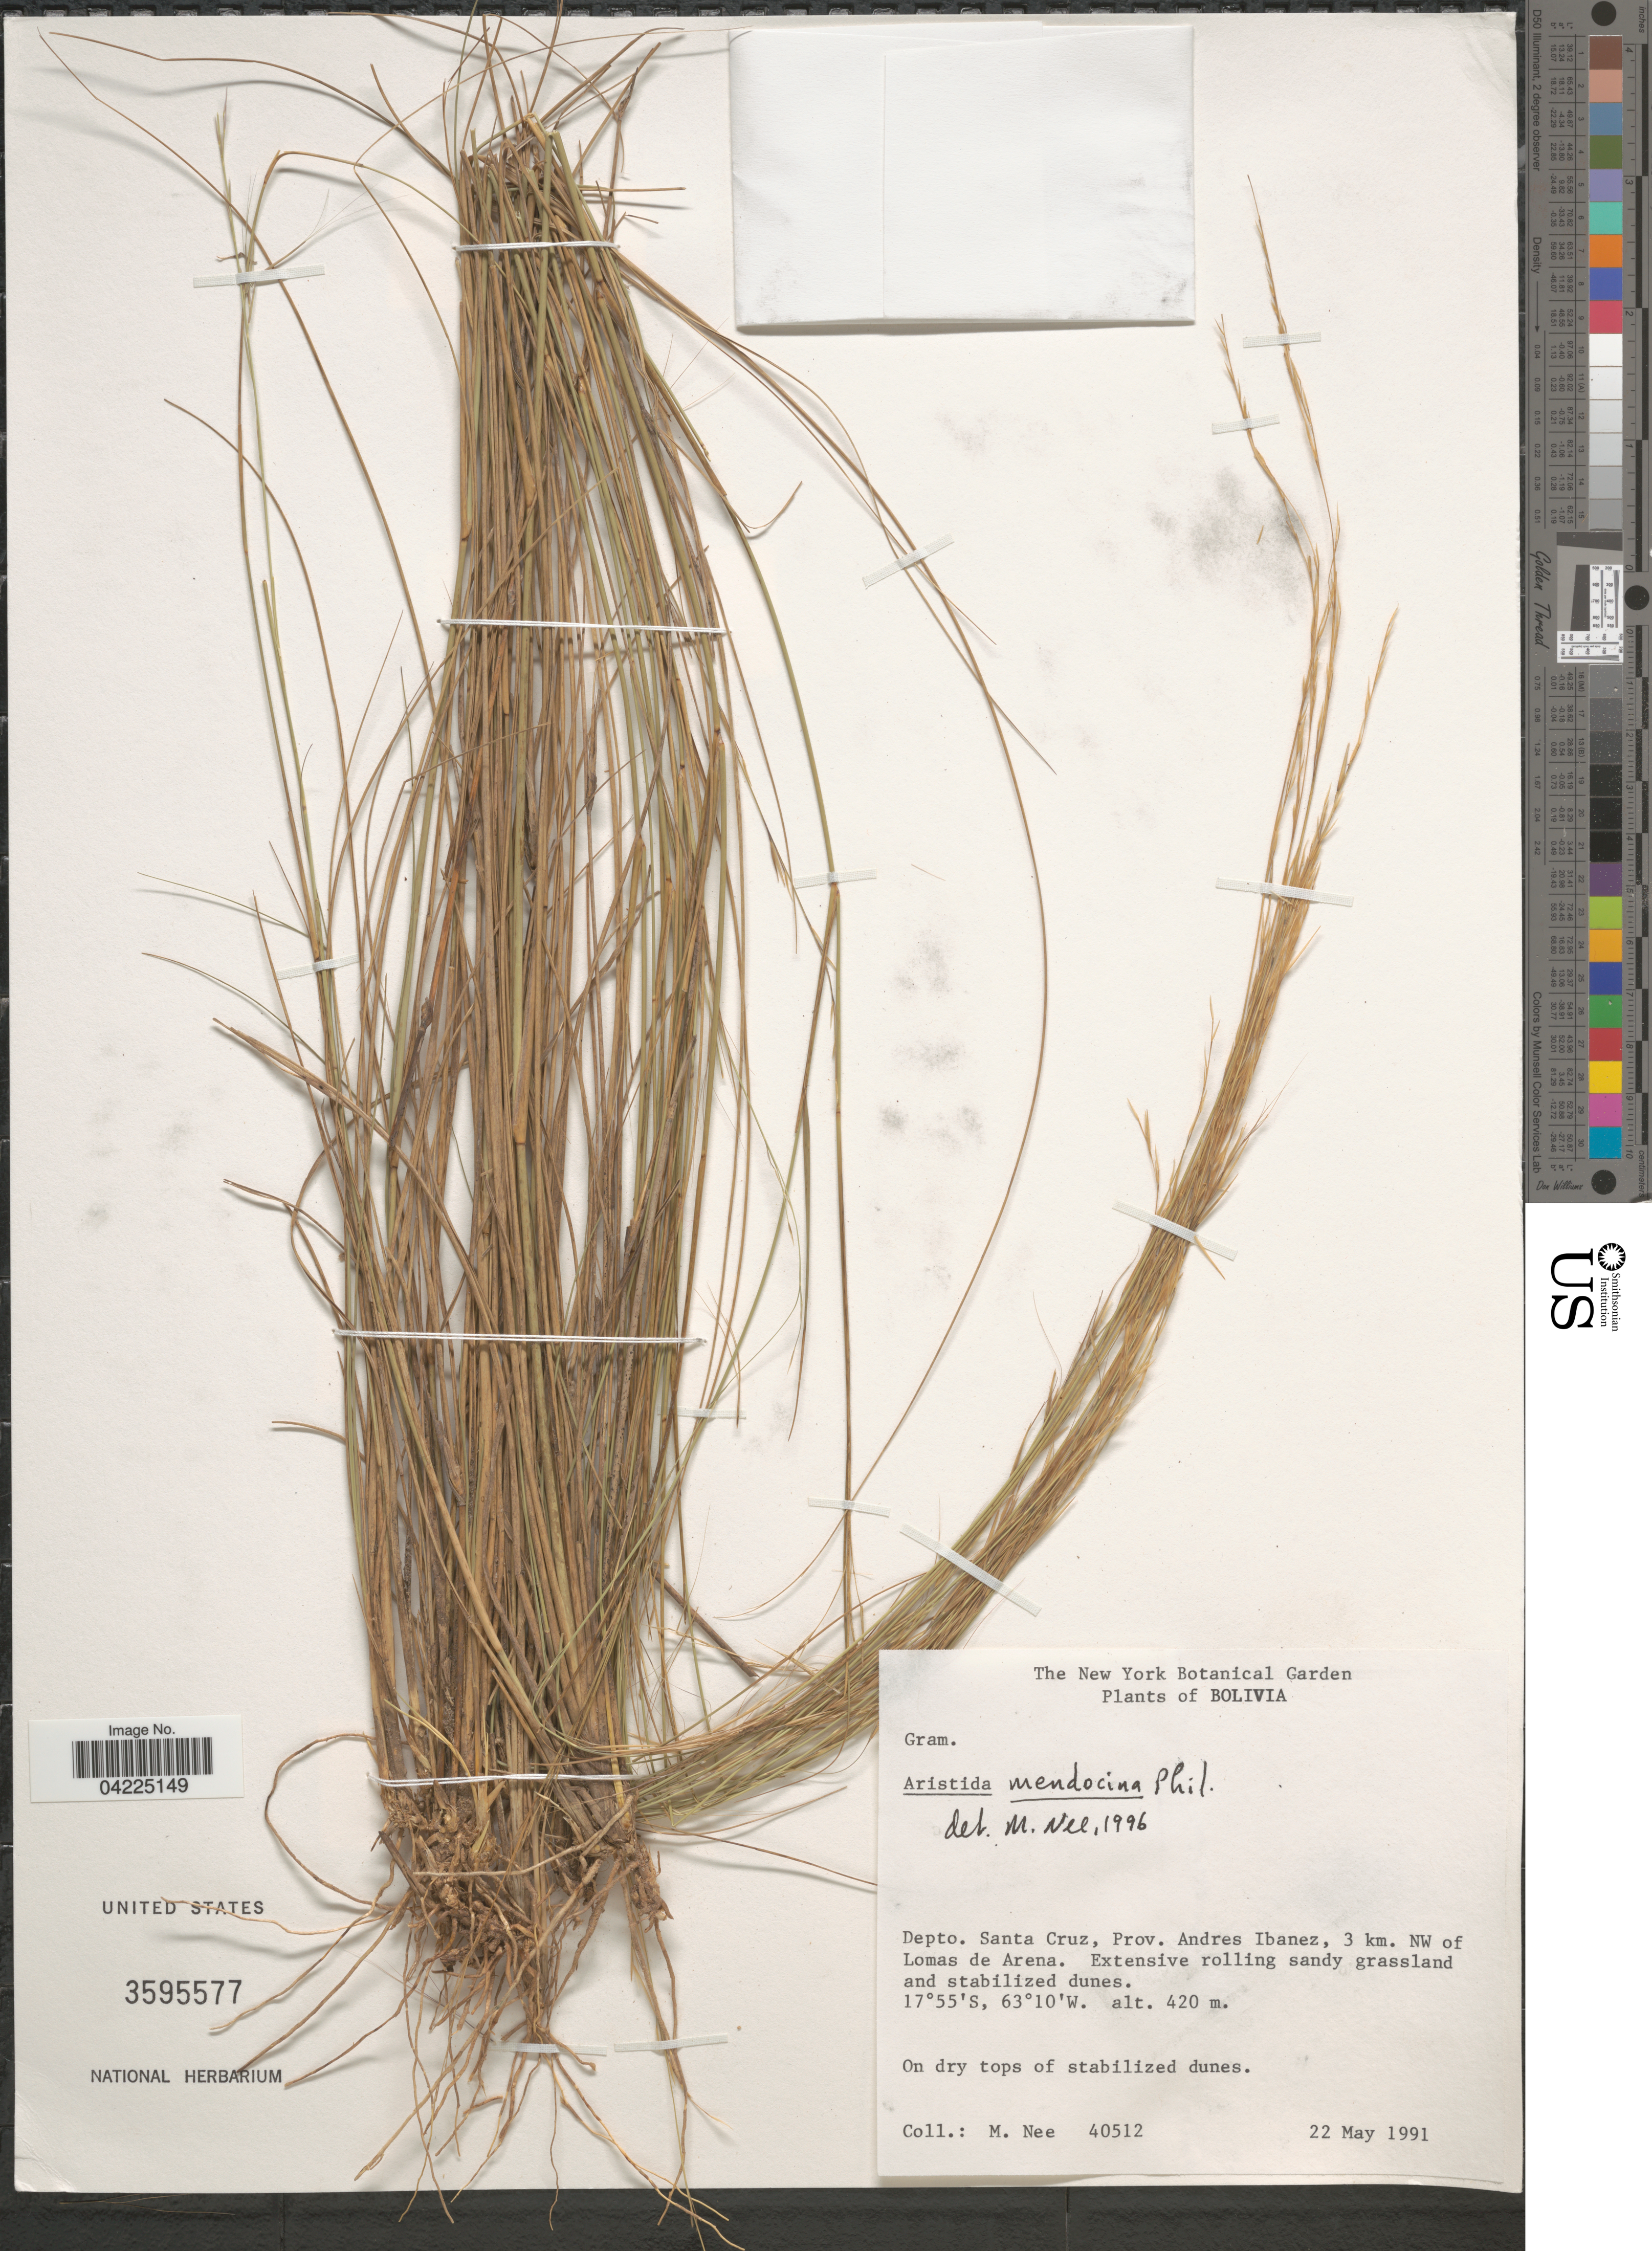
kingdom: Plantae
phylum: Tracheophyta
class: Liliopsida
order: Poales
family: Poaceae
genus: Aristida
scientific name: Aristida mendocina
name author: Phil.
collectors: M. Nee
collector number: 40512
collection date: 1991-05-22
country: Bolivia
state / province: Santa Cruz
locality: Prov. Andres Ibanez, 3 km. NW of Lomas de Arena.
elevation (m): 420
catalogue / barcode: US 3595577